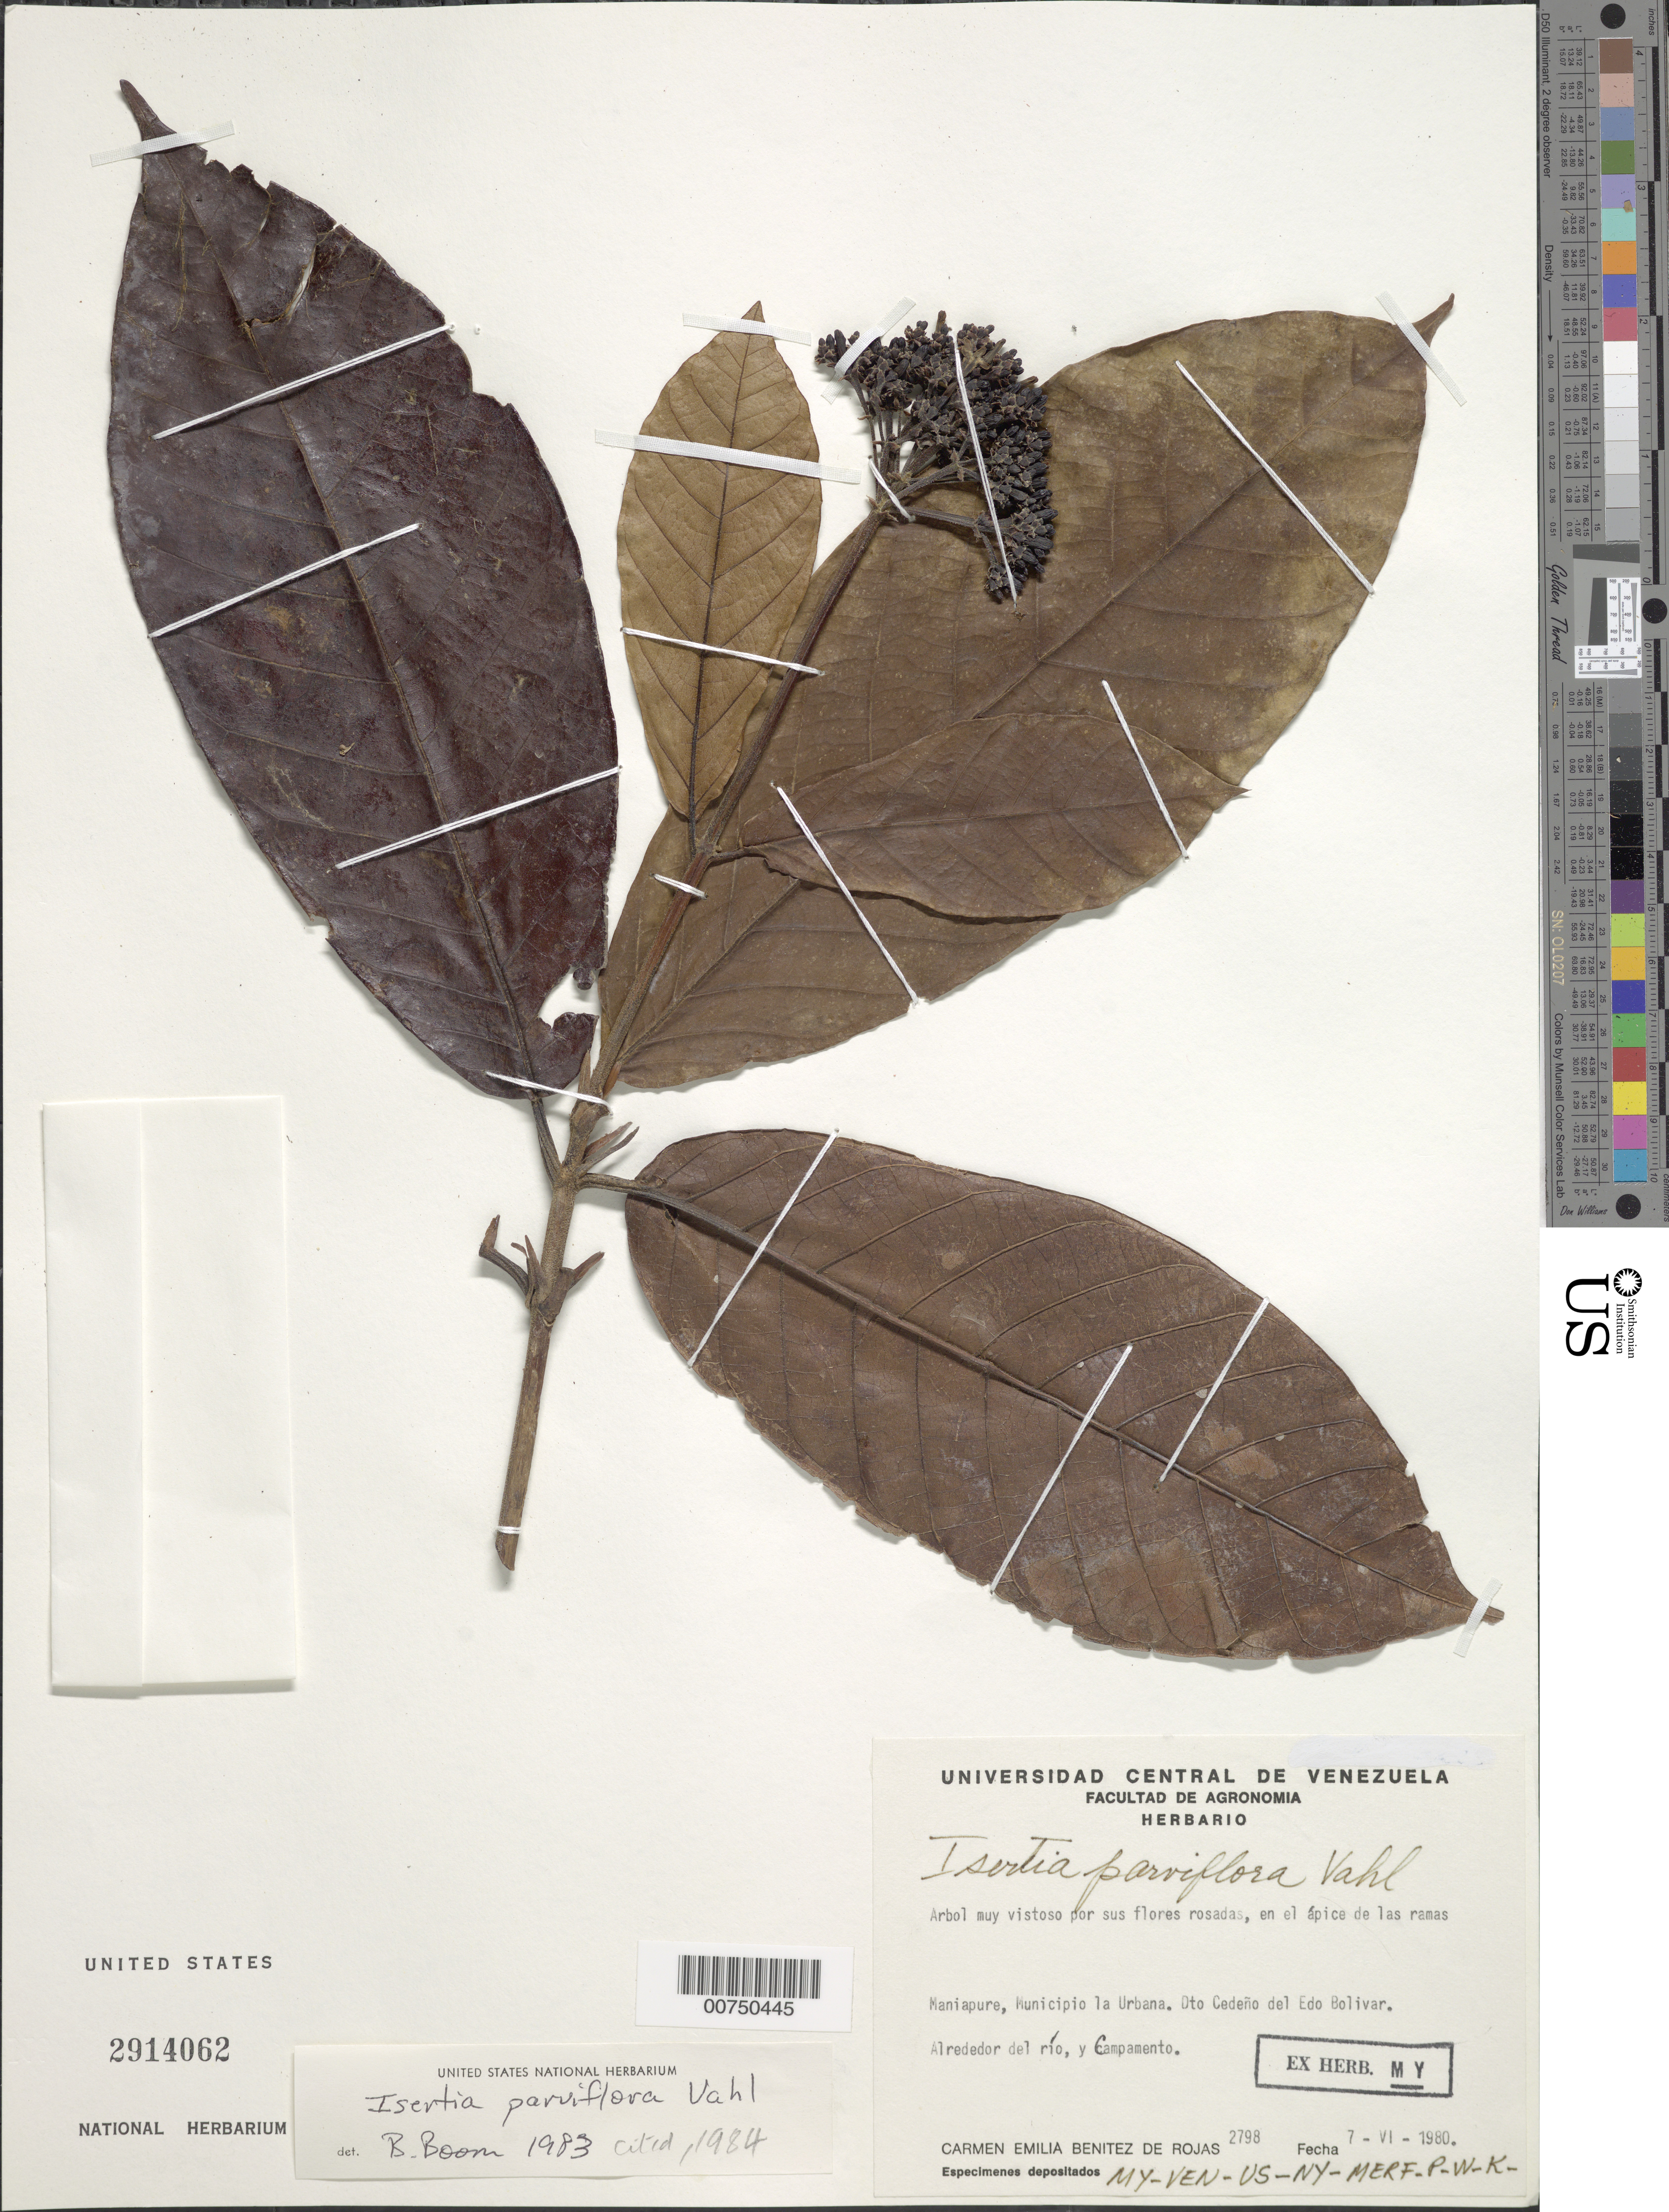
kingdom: Plantae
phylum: Tracheophyta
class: Magnoliopsida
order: Gentianales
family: Rubiaceae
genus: Isertia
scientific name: Isertia parviflora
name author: Vahl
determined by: Boom, B. M.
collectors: C. de Rojas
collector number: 2798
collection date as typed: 7-Jun-80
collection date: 1980-06-07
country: Venezuela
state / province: Bolívar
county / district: Cedeño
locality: Maniapure, Mun La Urbana, alrededor del Campatmento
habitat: Alrededor del rio y Campamento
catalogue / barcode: US 2914062